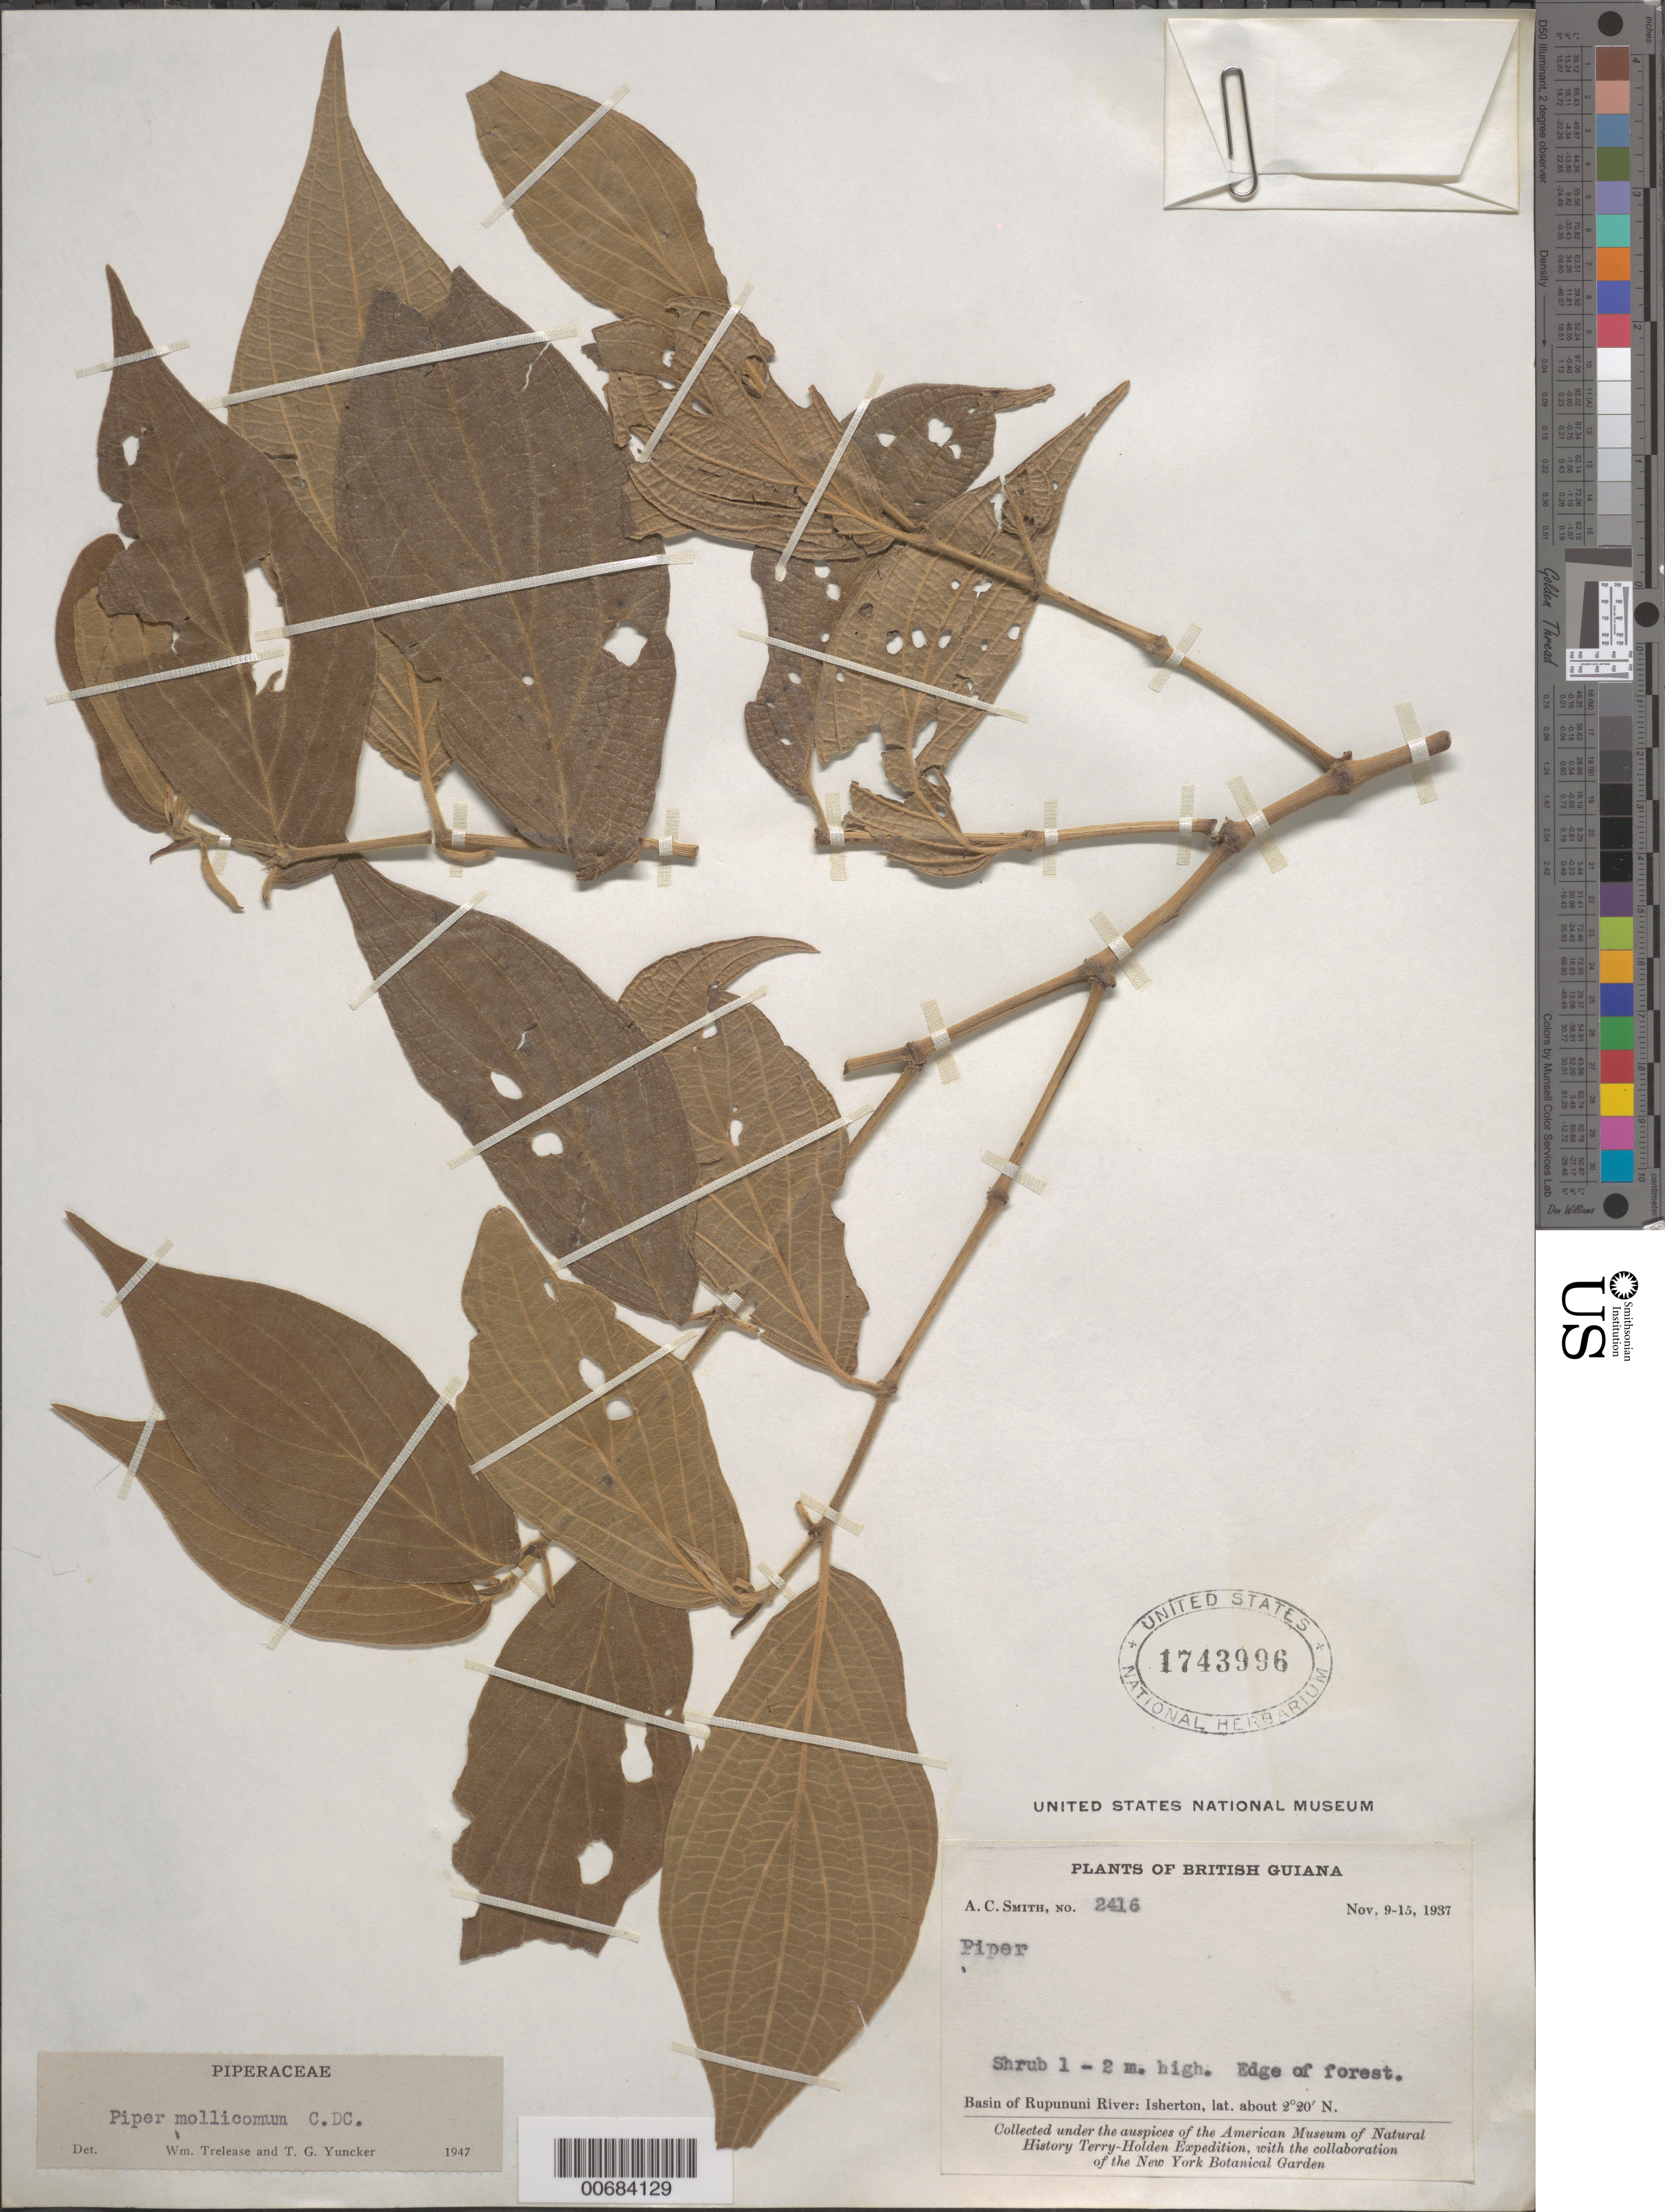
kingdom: Plantae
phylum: Tracheophyta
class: Magnoliopsida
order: Piperales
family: Piperaceae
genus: Piper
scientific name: Piper mollicomum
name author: Kunth ex Steud.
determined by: Trelease, W.; Yuncker, T. G.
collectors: A. C. Smith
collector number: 2416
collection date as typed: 9-Nov-37 to 15-Nov-37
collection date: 1937-11-09/1937-11-15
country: Guyana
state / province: U. Takutu-U. Essequibo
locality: Isherton, basin of Rupununi River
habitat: Edge of forest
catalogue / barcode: US 1743996